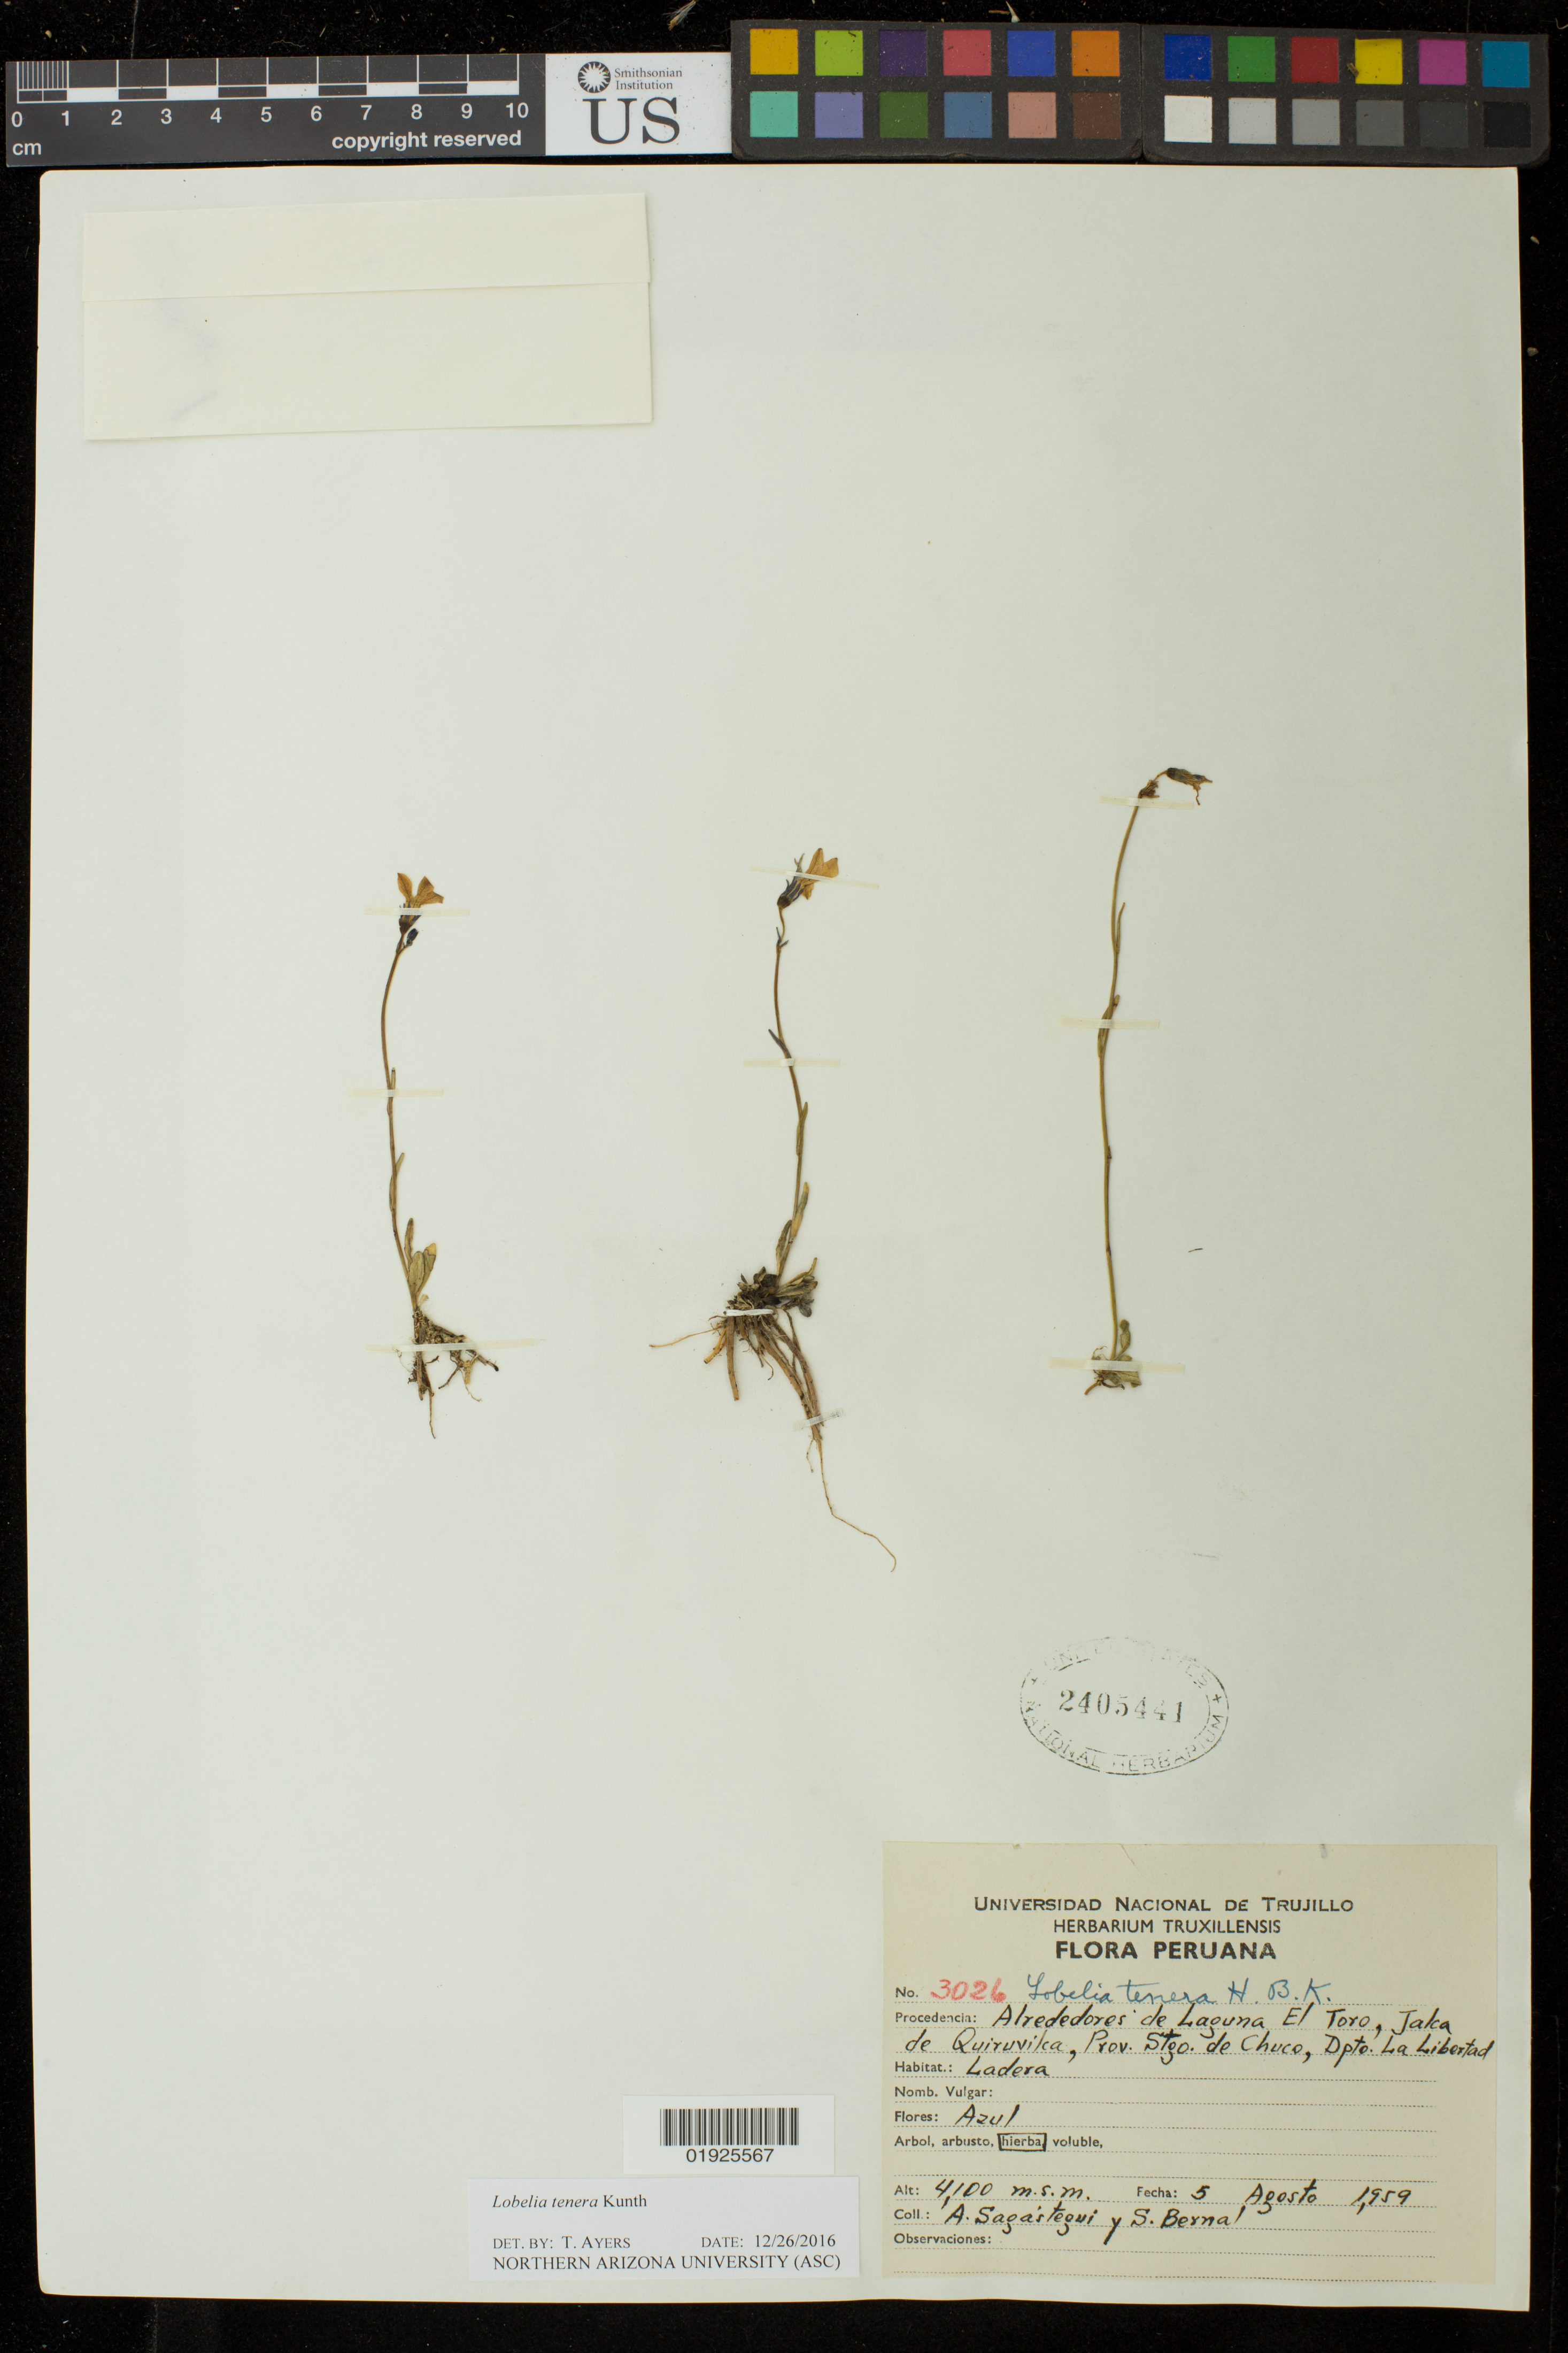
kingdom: Plantae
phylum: Tracheophyta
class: Magnoliopsida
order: Asterales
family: Campanulaceae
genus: Lobelia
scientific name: Lobelia tenera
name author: Kunth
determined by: Ayers, Tina J.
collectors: A. Sagástegui A. & S. Bernal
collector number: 3026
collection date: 1959-08-05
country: Peru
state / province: La Libertad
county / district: Santiago de Chuco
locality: Alrededores de Laguna El Toro, Jaka de Quiruvilca.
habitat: Ladera.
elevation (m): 4100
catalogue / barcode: US 2405441